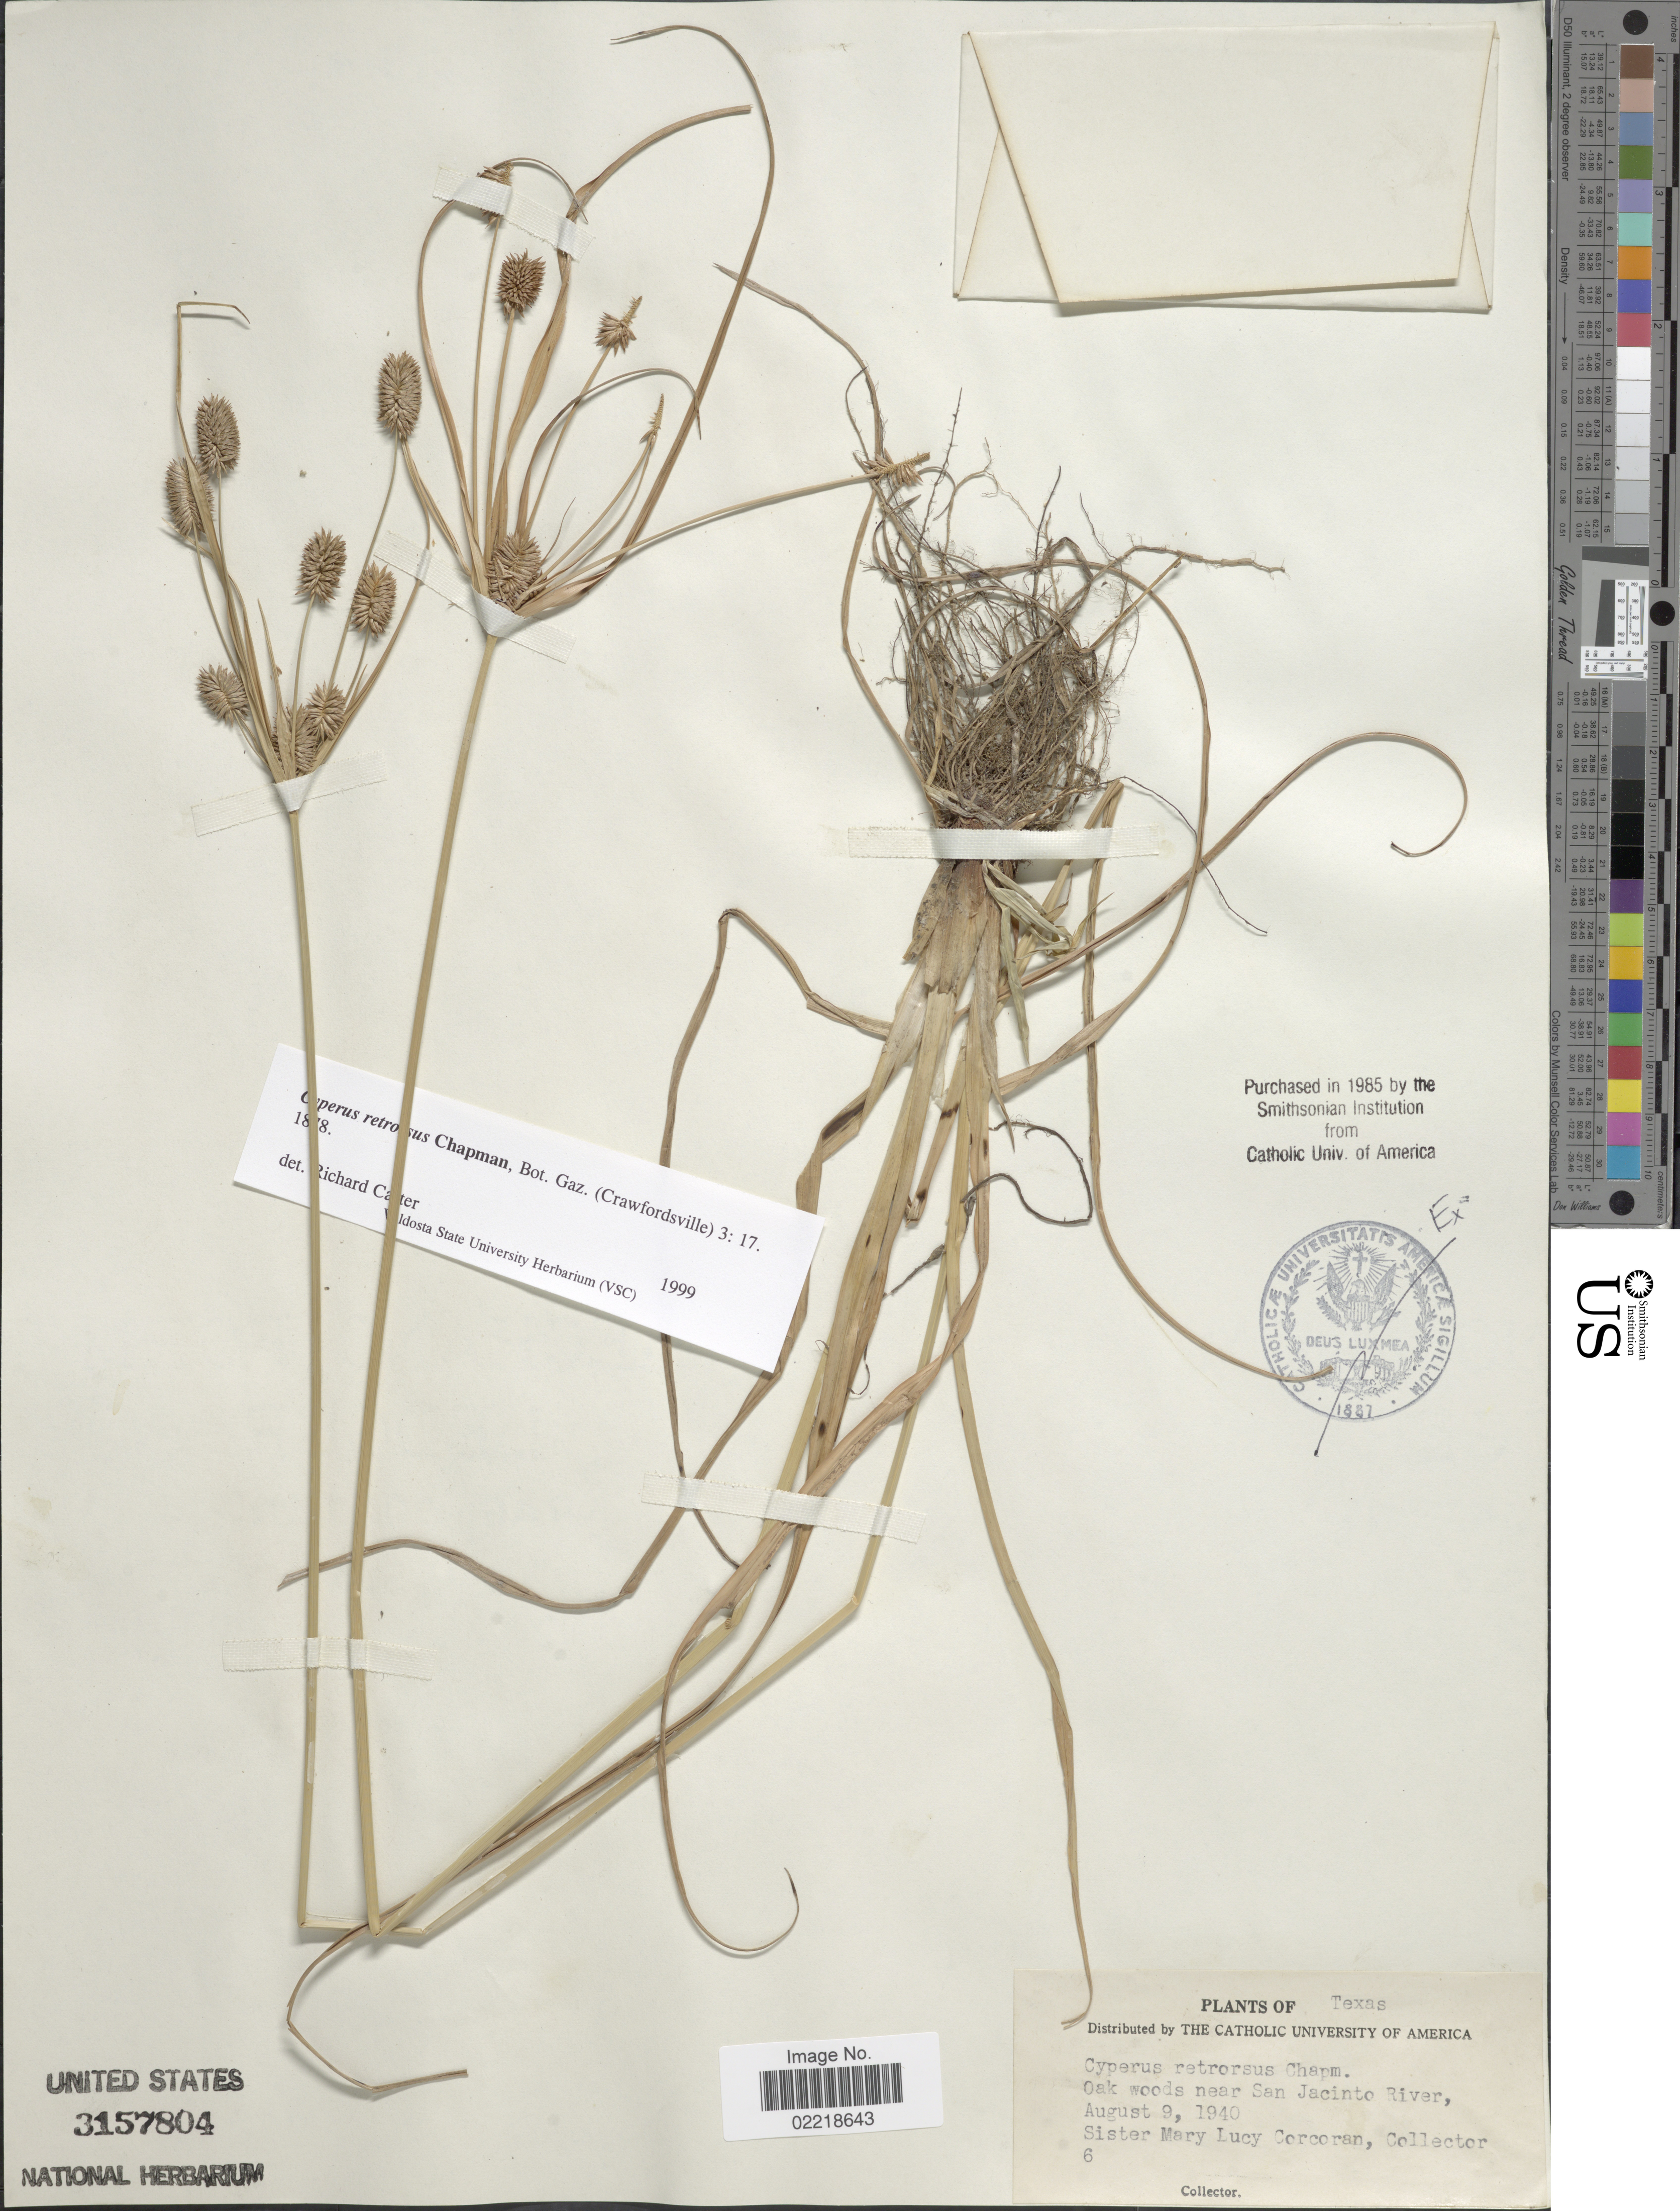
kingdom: Plantae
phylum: Tracheophyta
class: Liliopsida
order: Poales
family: Cyperaceae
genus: Cyperus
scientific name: Cyperus retrorsus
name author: Chapm.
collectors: M. Corcoran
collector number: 6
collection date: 1940-08-09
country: United States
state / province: Texas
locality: Near San Jacinto River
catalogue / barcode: US 3157804